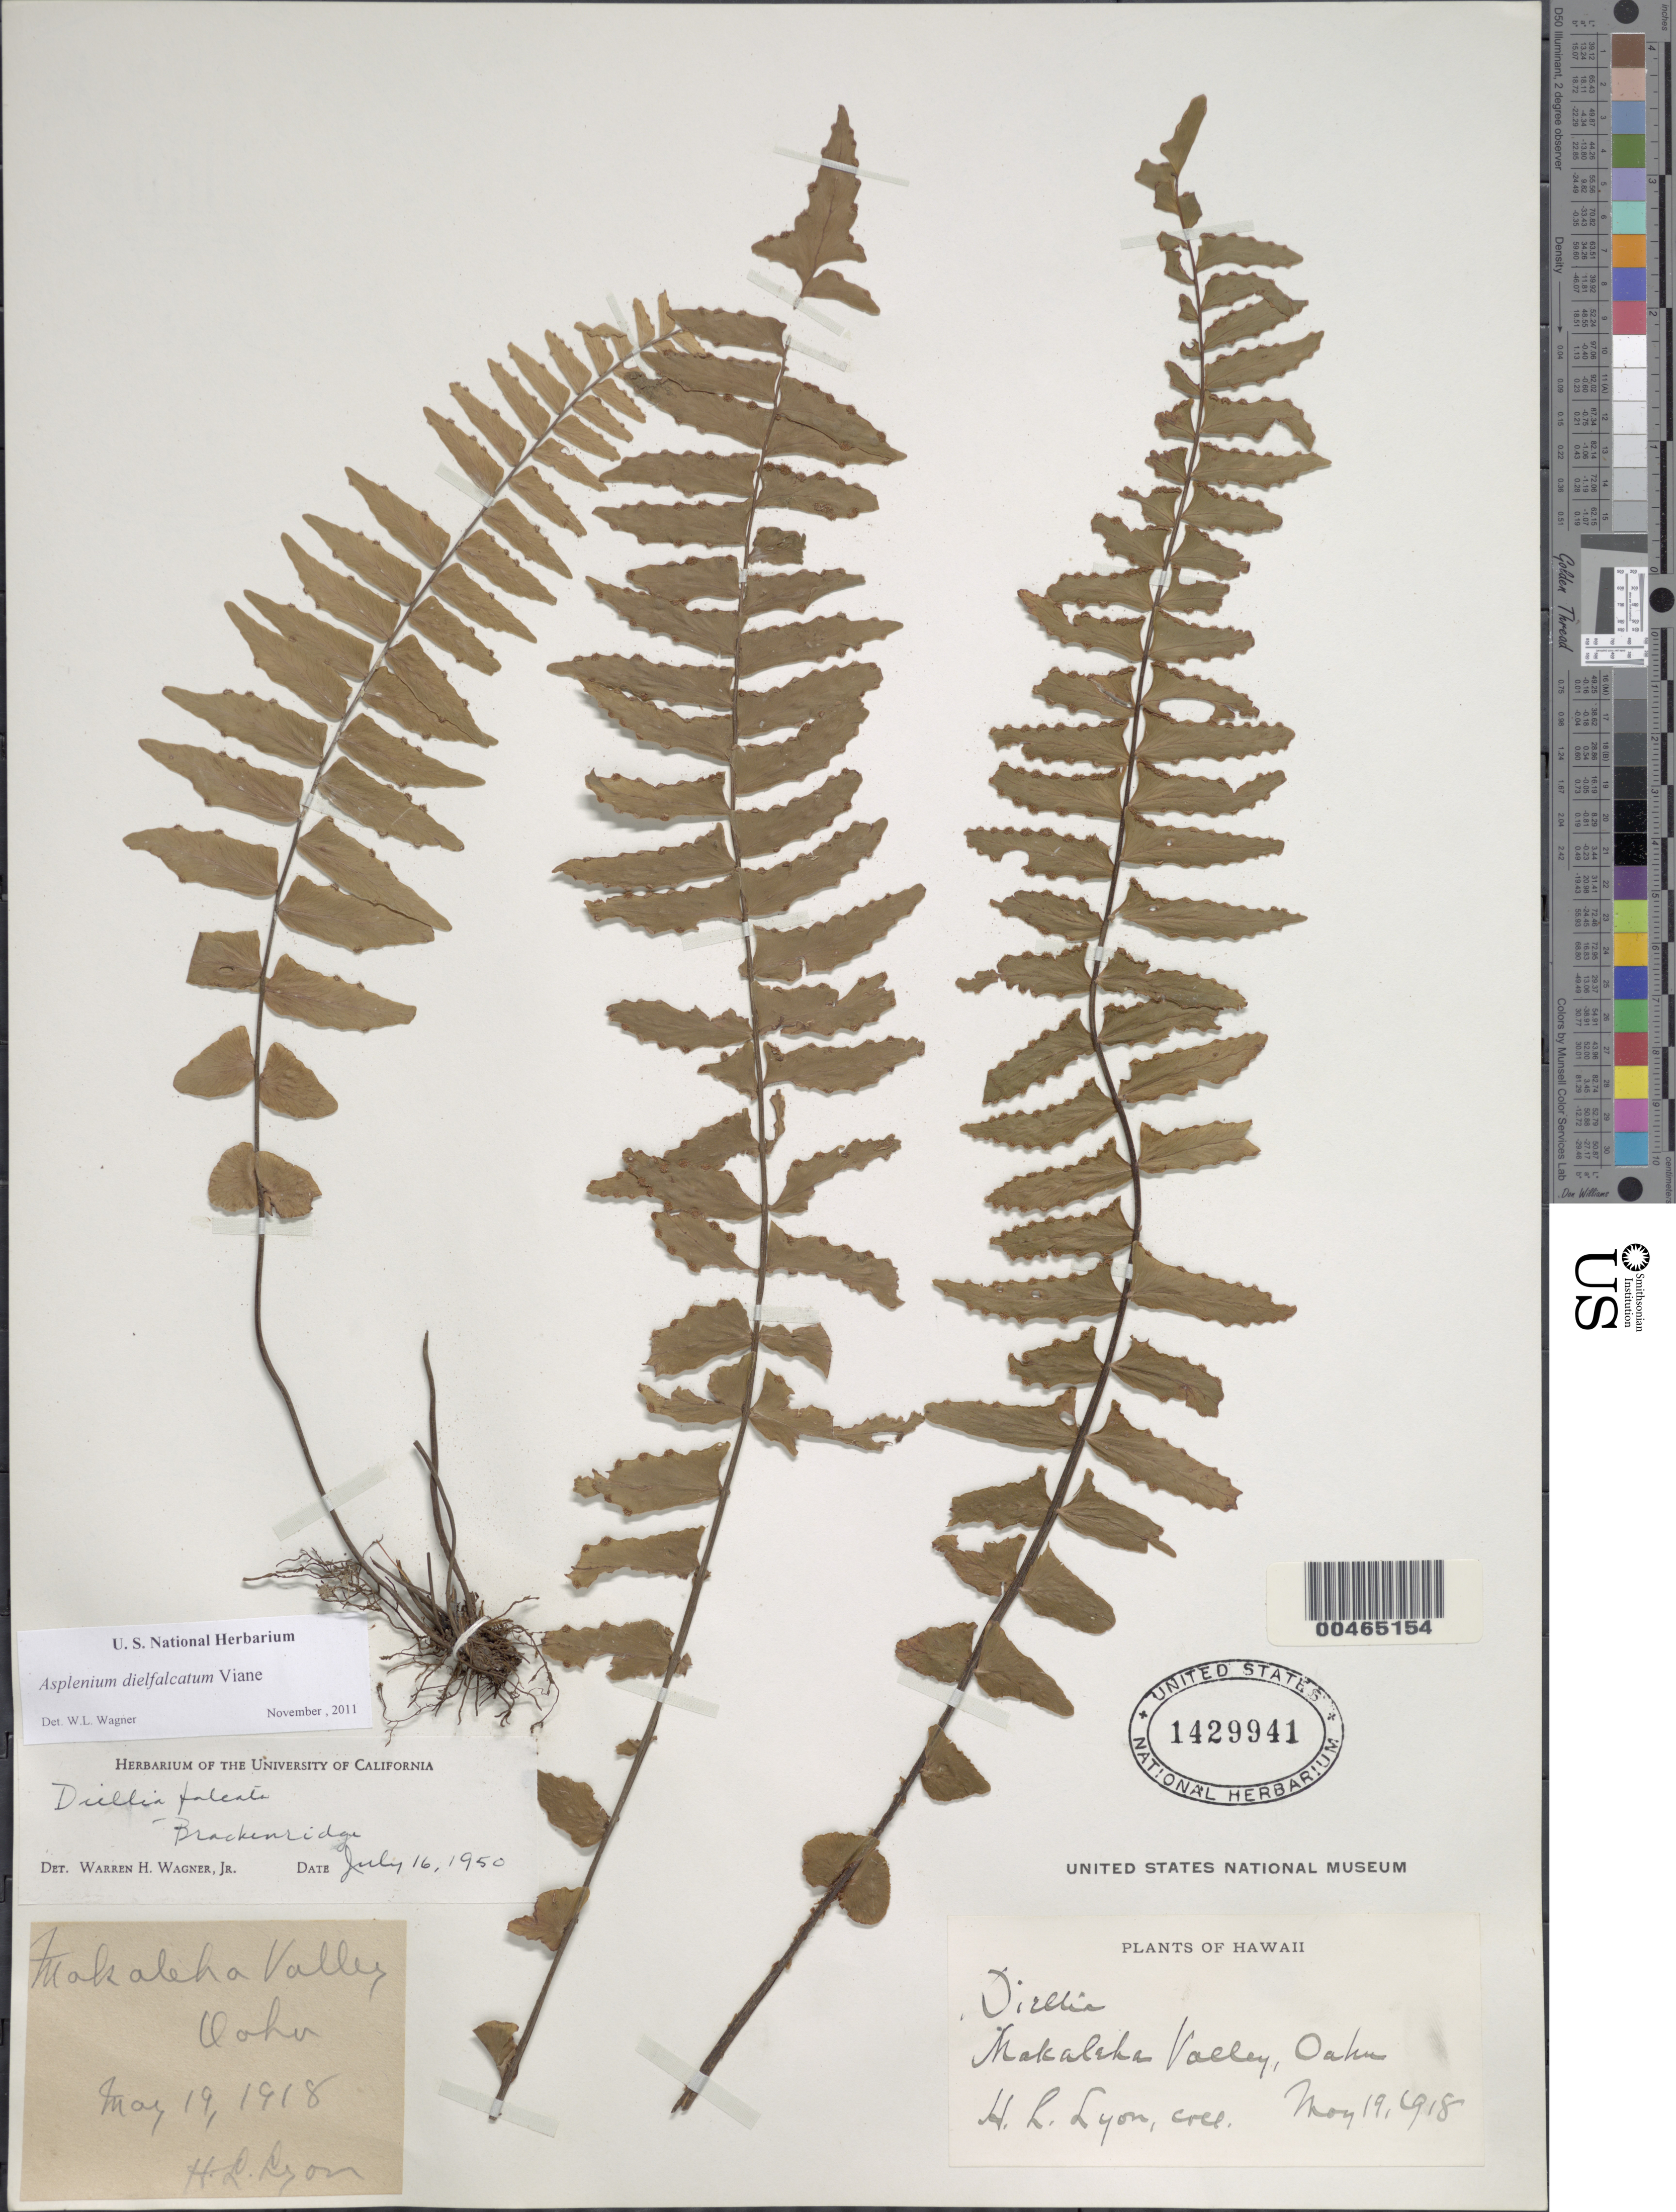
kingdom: Plantae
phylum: Tracheophyta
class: Polypodiopsida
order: Polypodiales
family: Aspleniaceae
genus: Asplenium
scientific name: Asplenium dielfalcatum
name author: Viane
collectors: H. Lyon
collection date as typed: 19 May 1918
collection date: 1918-05-19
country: United States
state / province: Hawaii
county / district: Honolulu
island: Oahu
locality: Makaleha Valley, Oahu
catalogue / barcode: US 1429941